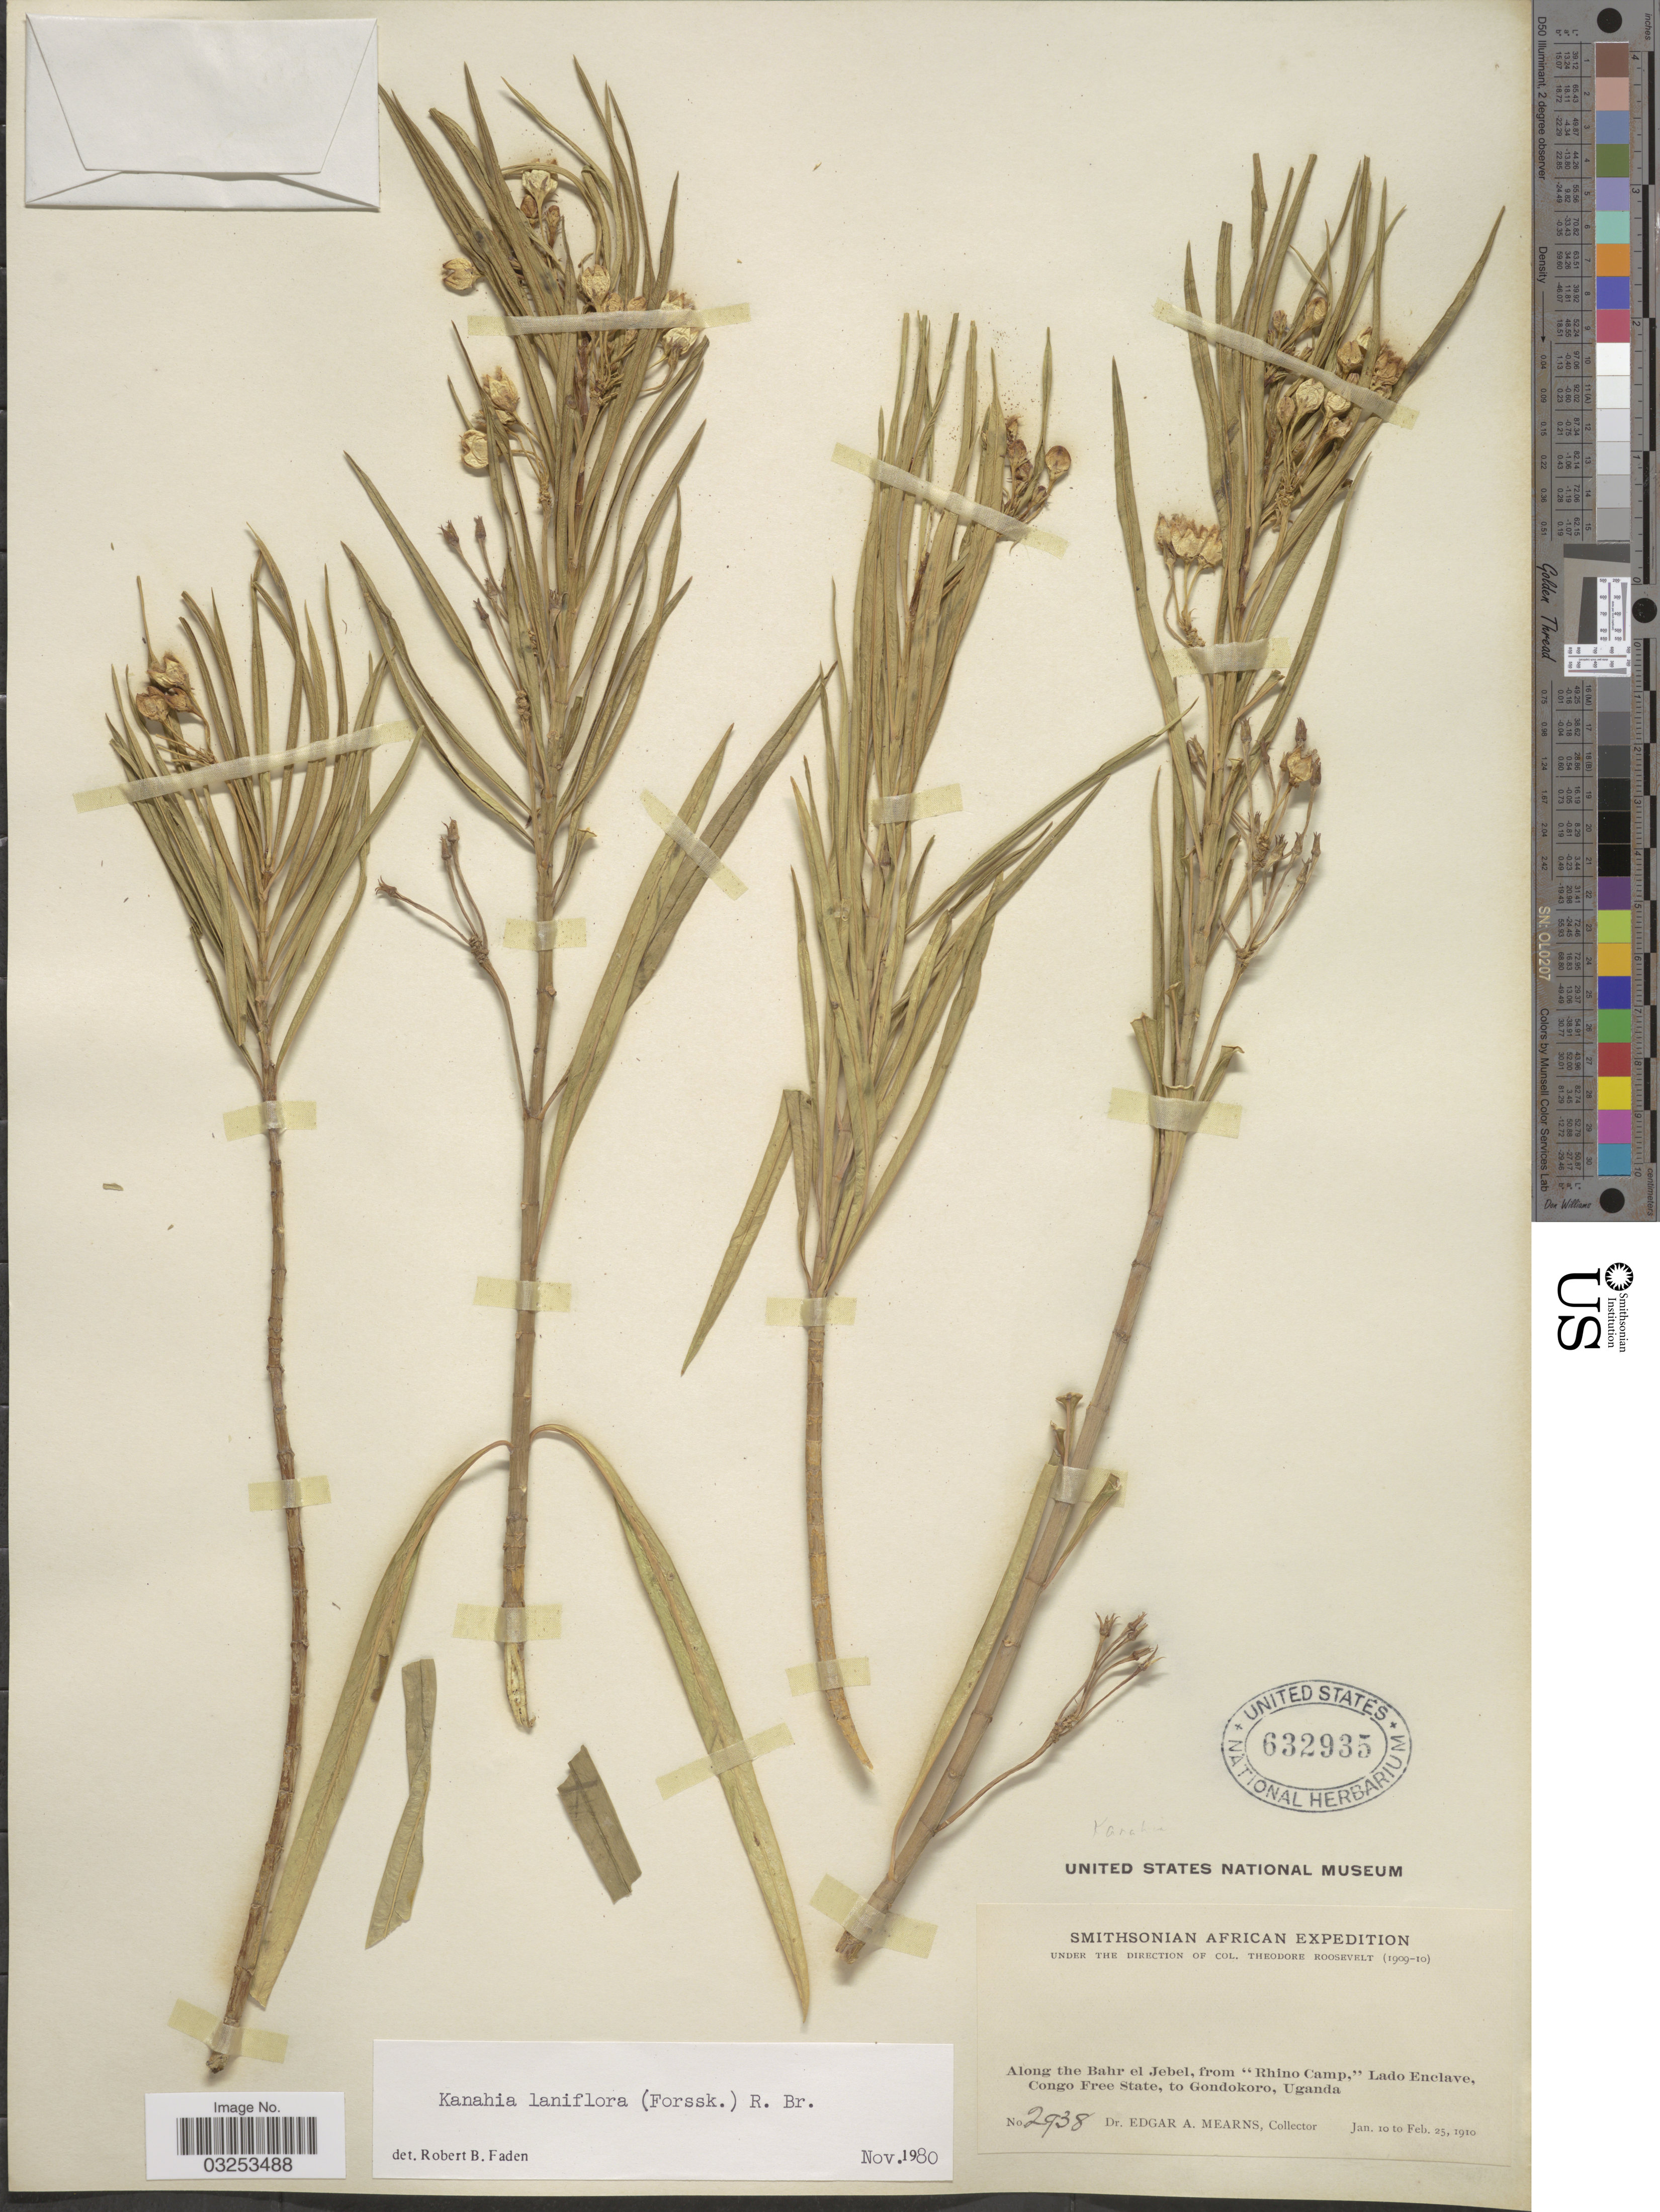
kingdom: Plantae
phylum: Tracheophyta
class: Magnoliopsida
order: Gentianales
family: Apocynaceae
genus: Kanahia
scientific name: Kanahia laniflora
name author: (Forssk.) R. Br.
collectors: E. A. Mearns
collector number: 2938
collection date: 1910-01-10/1910-02-25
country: South Sudan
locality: Along the Bahr el Jebel, from "Rhino Camp", Lado Enclave, Congo Free State, to Gondokoro.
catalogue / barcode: US 632935